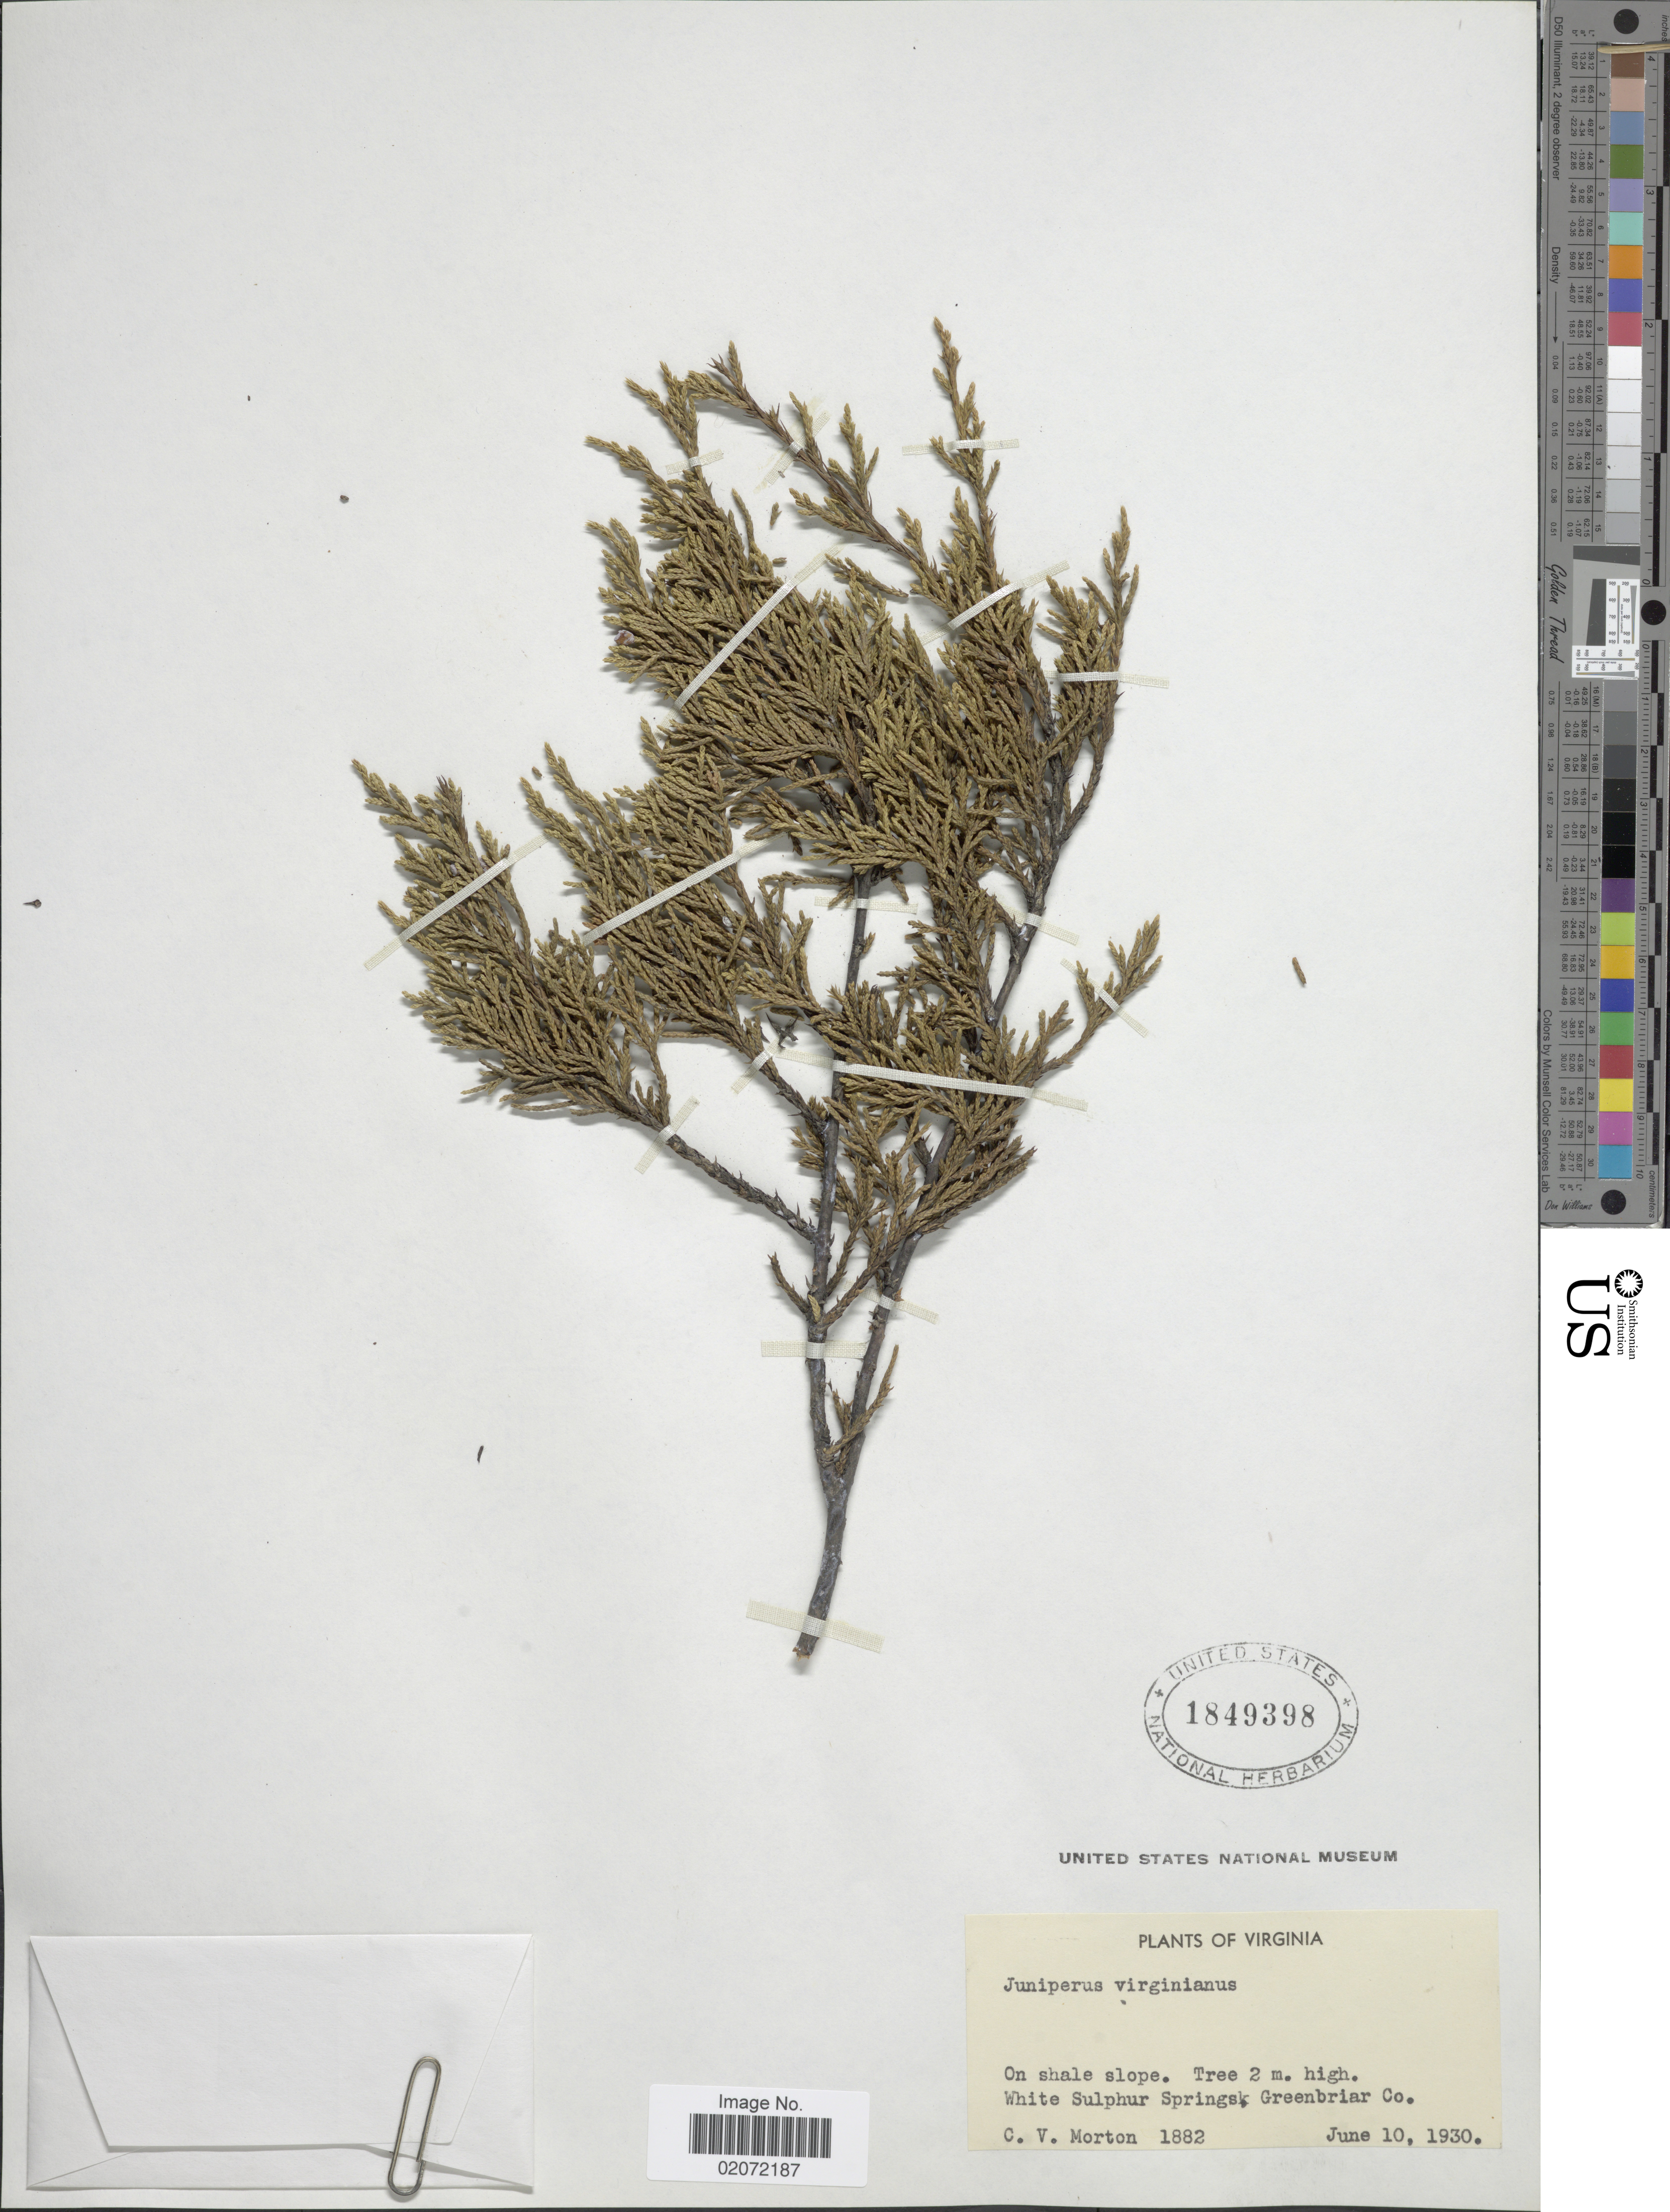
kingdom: Plantae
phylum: Tracheophyta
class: Pinopsida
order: Pinales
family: Cupressaceae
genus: Juniperus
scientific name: Juniperus virginiana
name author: L.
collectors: C. V. Morton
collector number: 1882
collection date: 1930-06-10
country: United States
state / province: West Virginia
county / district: Greenbrier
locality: On shale slope. White Sulphur Springsk Greenbriar Co.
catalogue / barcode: US 1849398